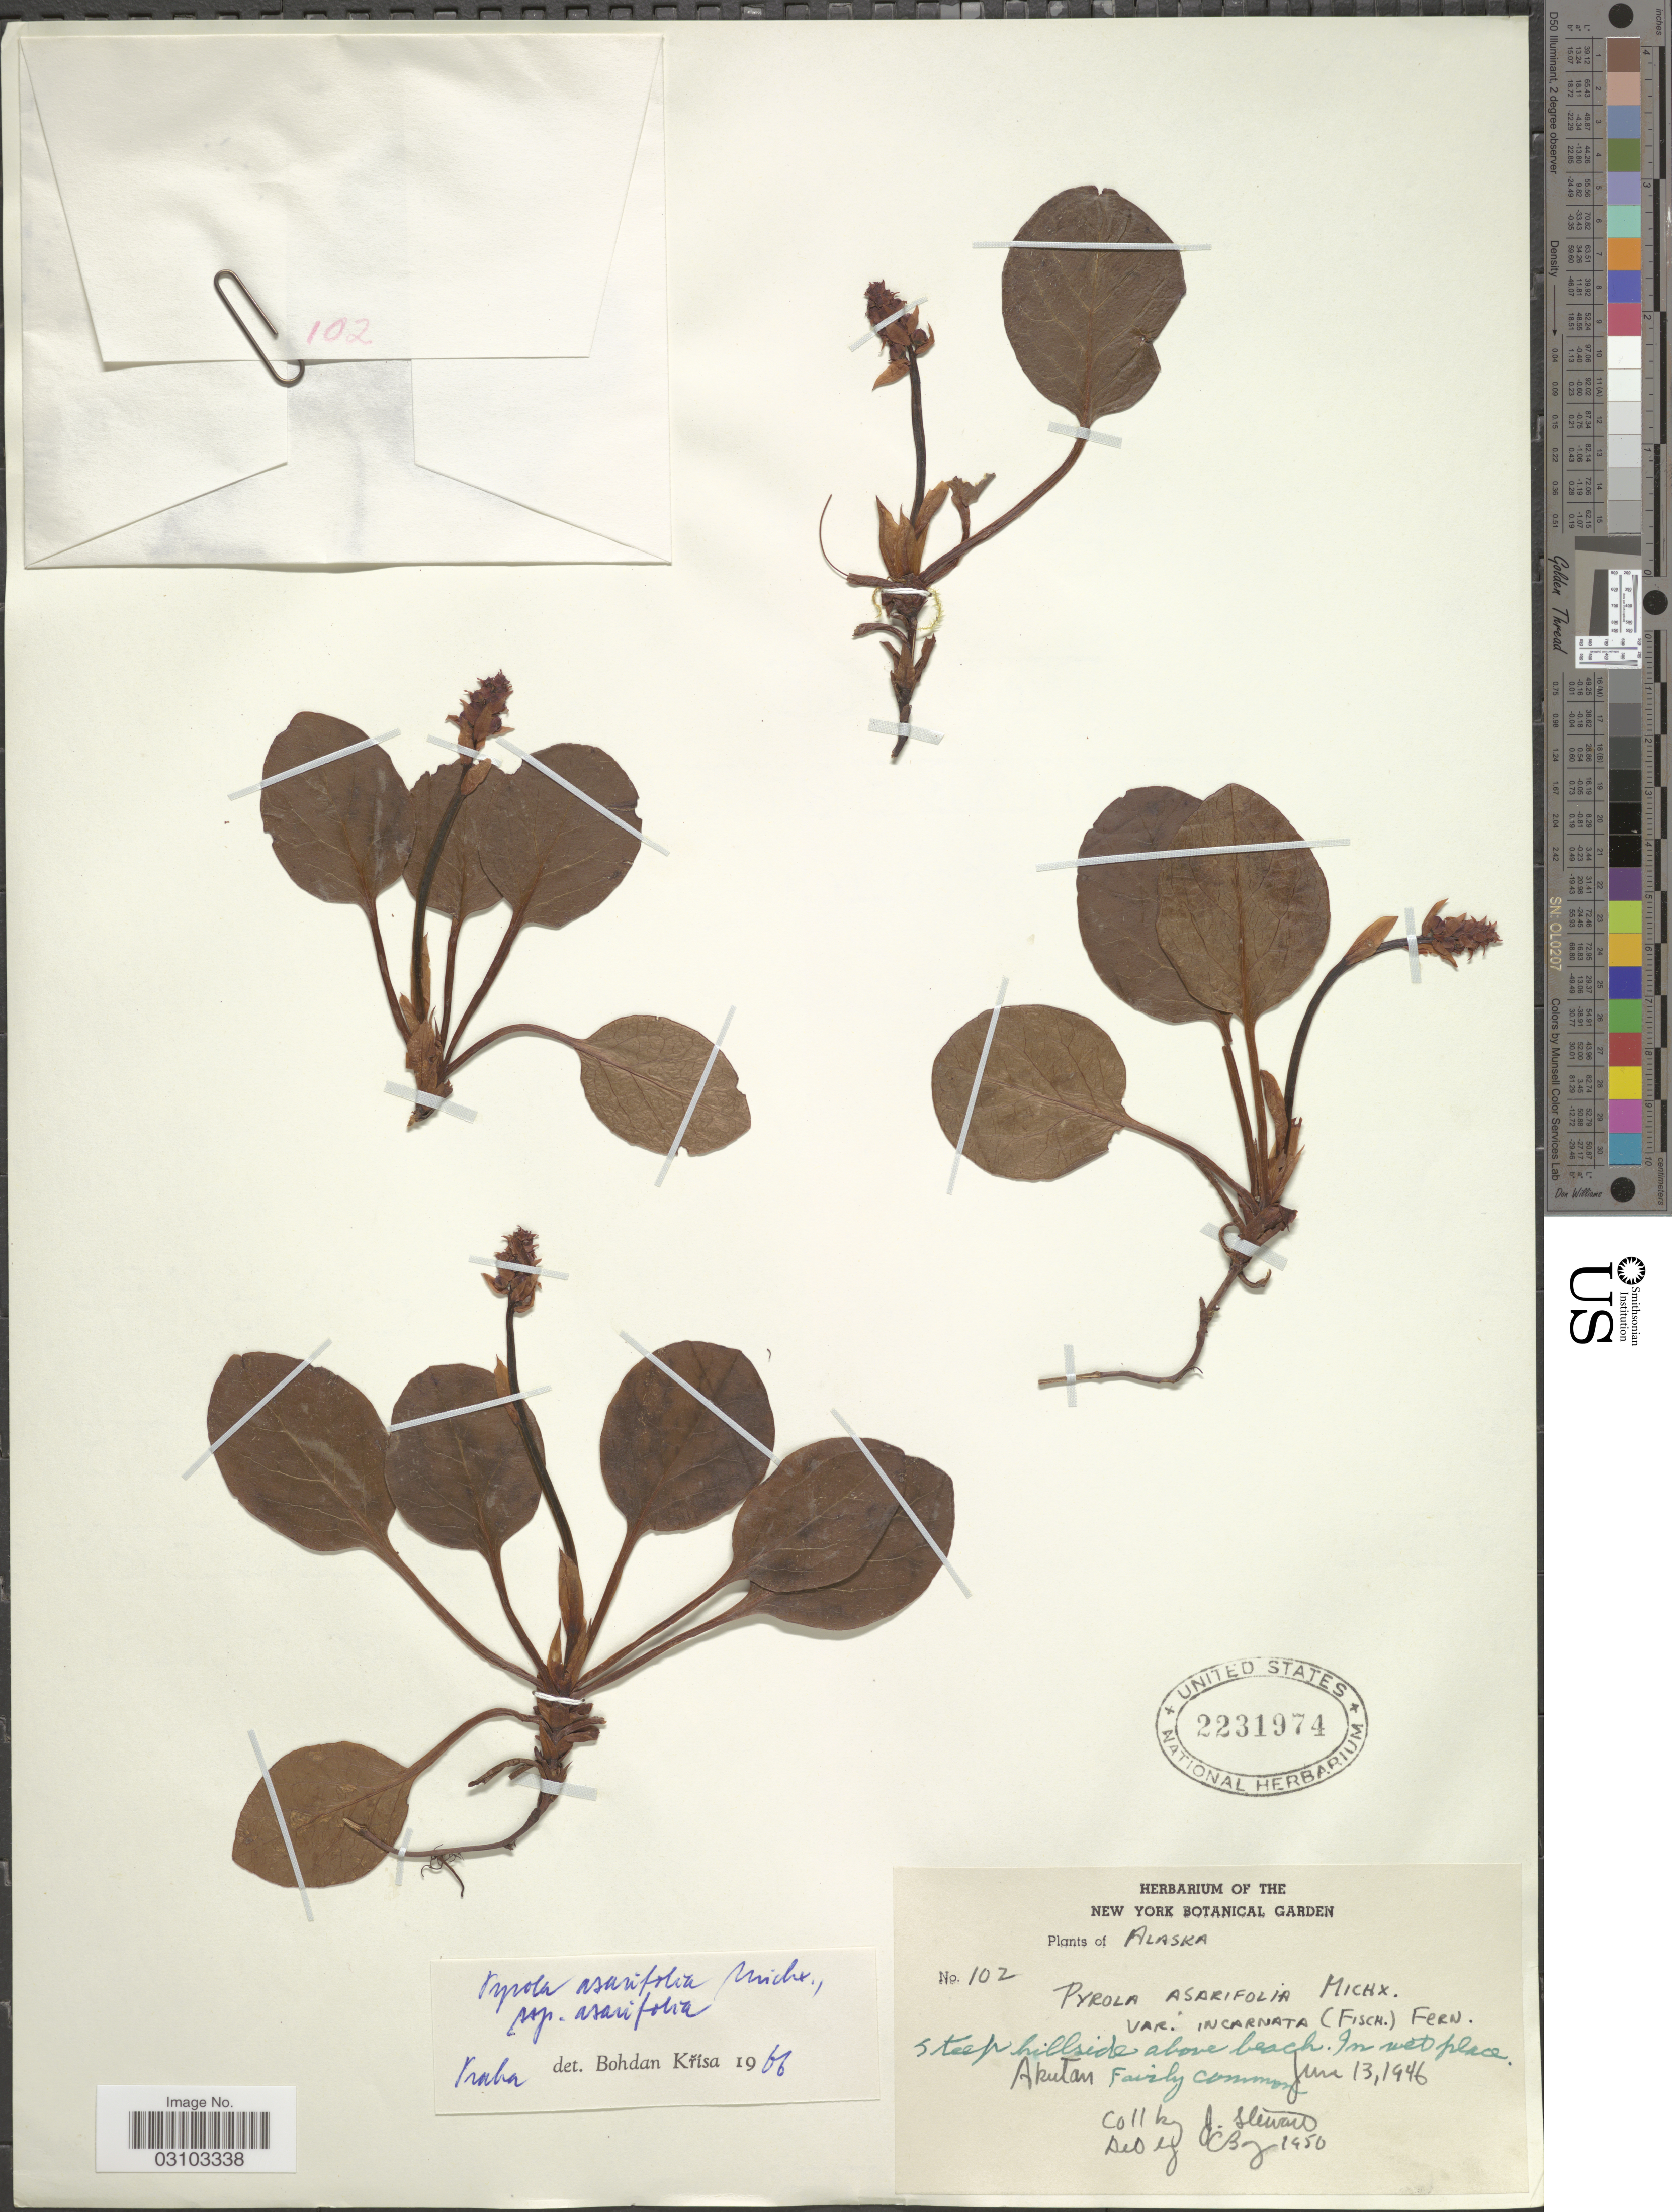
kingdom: Plantae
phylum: Tracheophyta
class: Magnoliopsida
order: Ericales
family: Ericaceae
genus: Pyrola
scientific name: Pyrola asarifolia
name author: Michx.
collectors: J. Stewart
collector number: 102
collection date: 1946-06-13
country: United States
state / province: Alaska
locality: Akutan.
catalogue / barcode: US 2231974